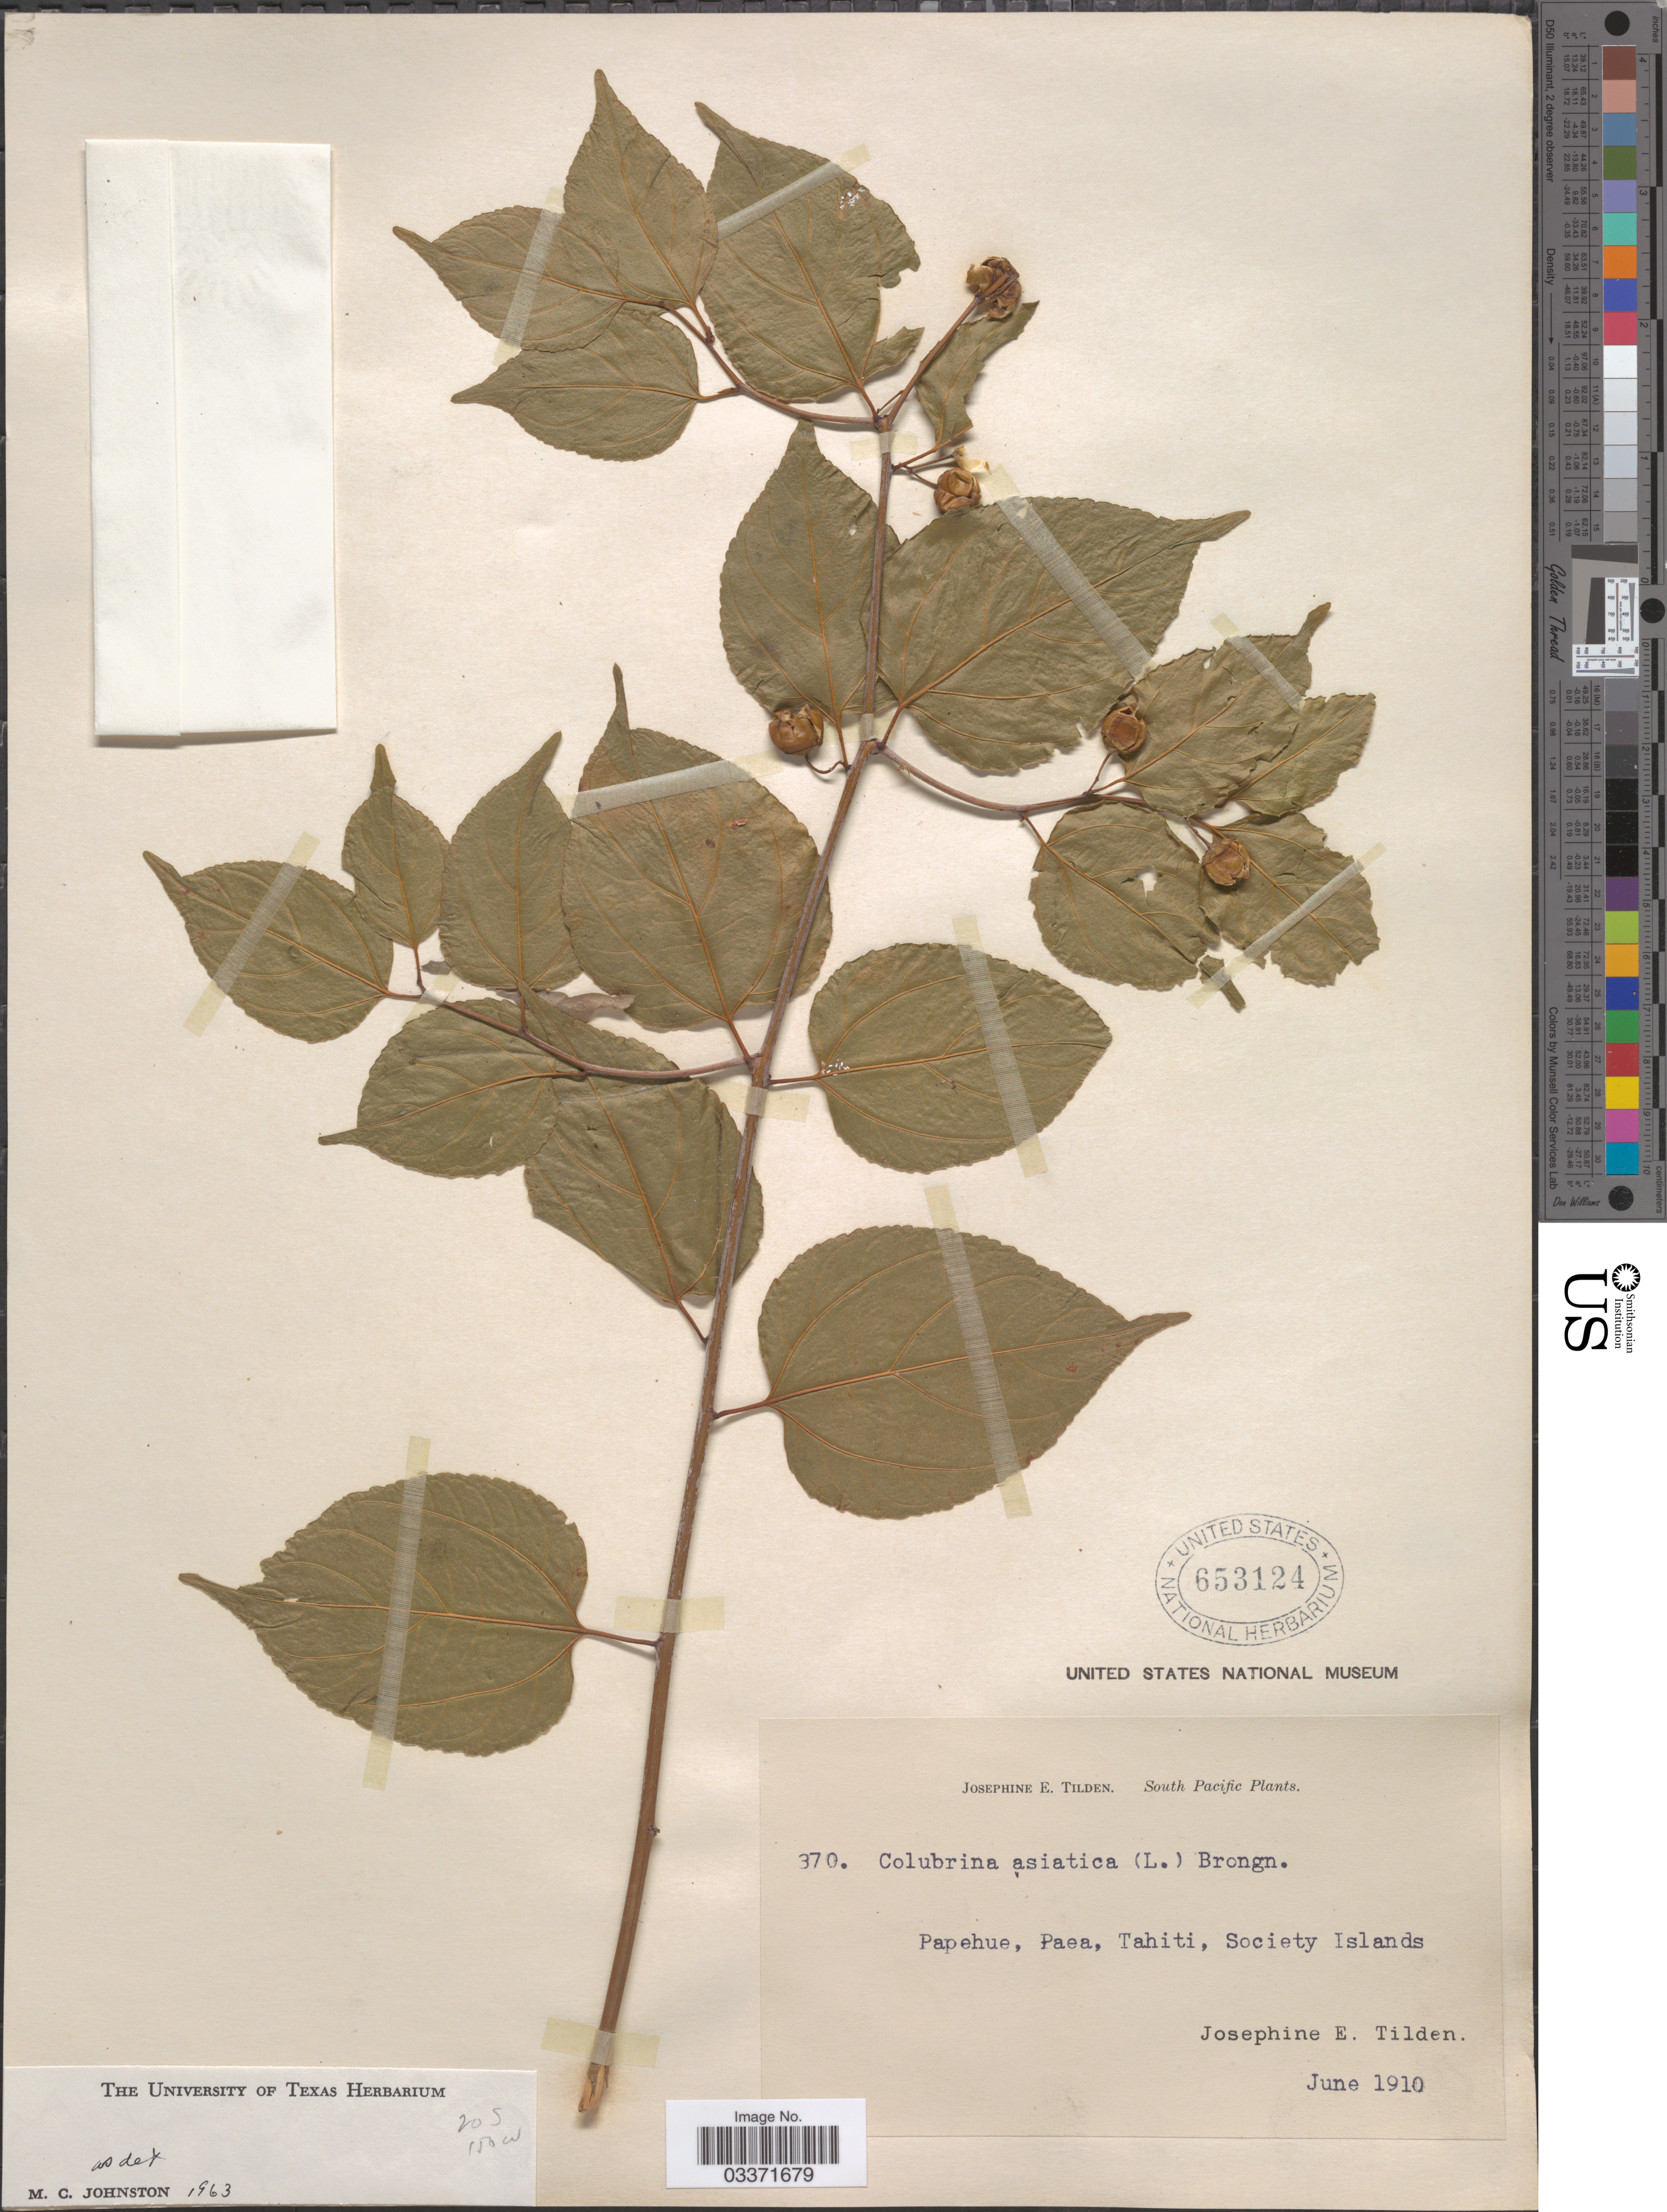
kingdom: Plantae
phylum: Tracheophyta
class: Magnoliopsida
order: Rosales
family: Rhamnaceae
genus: Colubrina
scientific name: Colubrina asiatica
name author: (L.) Brongn.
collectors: J. E. Tilden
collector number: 370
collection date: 1910-06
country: French Polynesia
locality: South Pacific, Papehue, Paea, Tahiti, Society Islands.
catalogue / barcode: US 653124